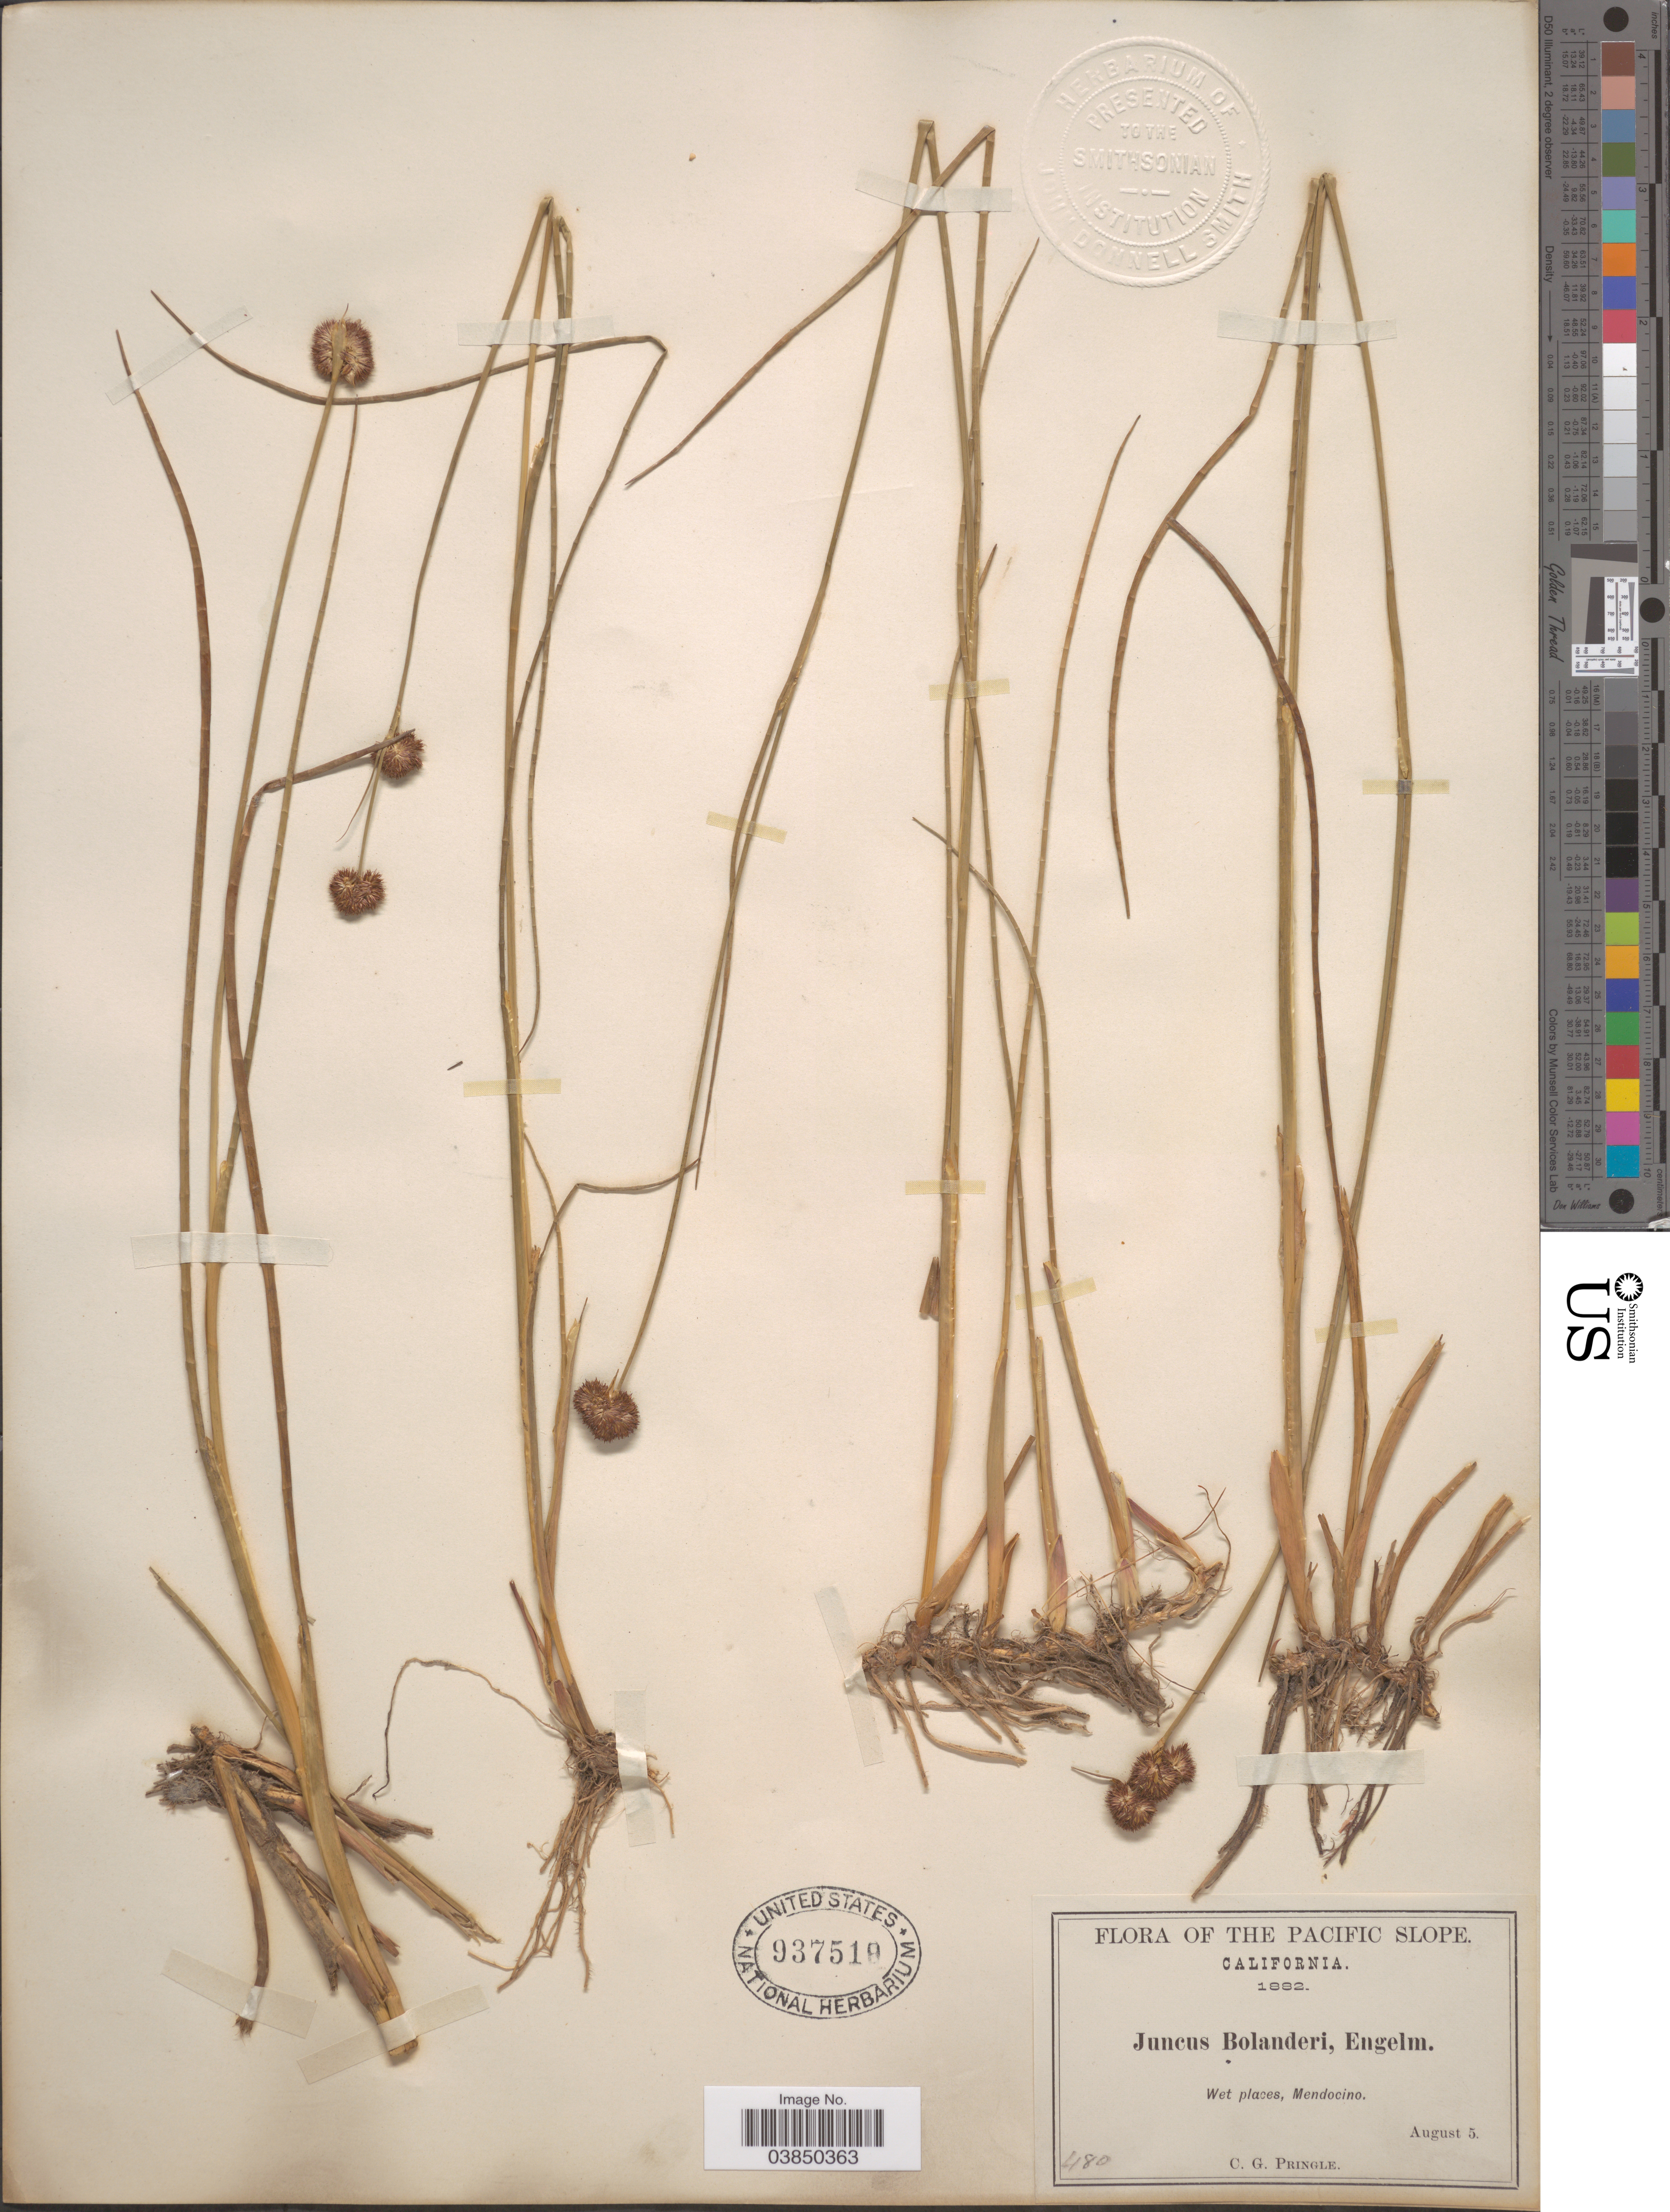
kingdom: Plantae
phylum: Tracheophyta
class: Liliopsida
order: Poales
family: Juncaceae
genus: Juncus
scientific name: Juncus bolanderi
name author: Engelm.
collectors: C. G. Pringle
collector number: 480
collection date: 1882-08-05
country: United States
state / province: California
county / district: Mendocino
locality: The Pacific Slope. Mendocino.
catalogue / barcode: US 937518